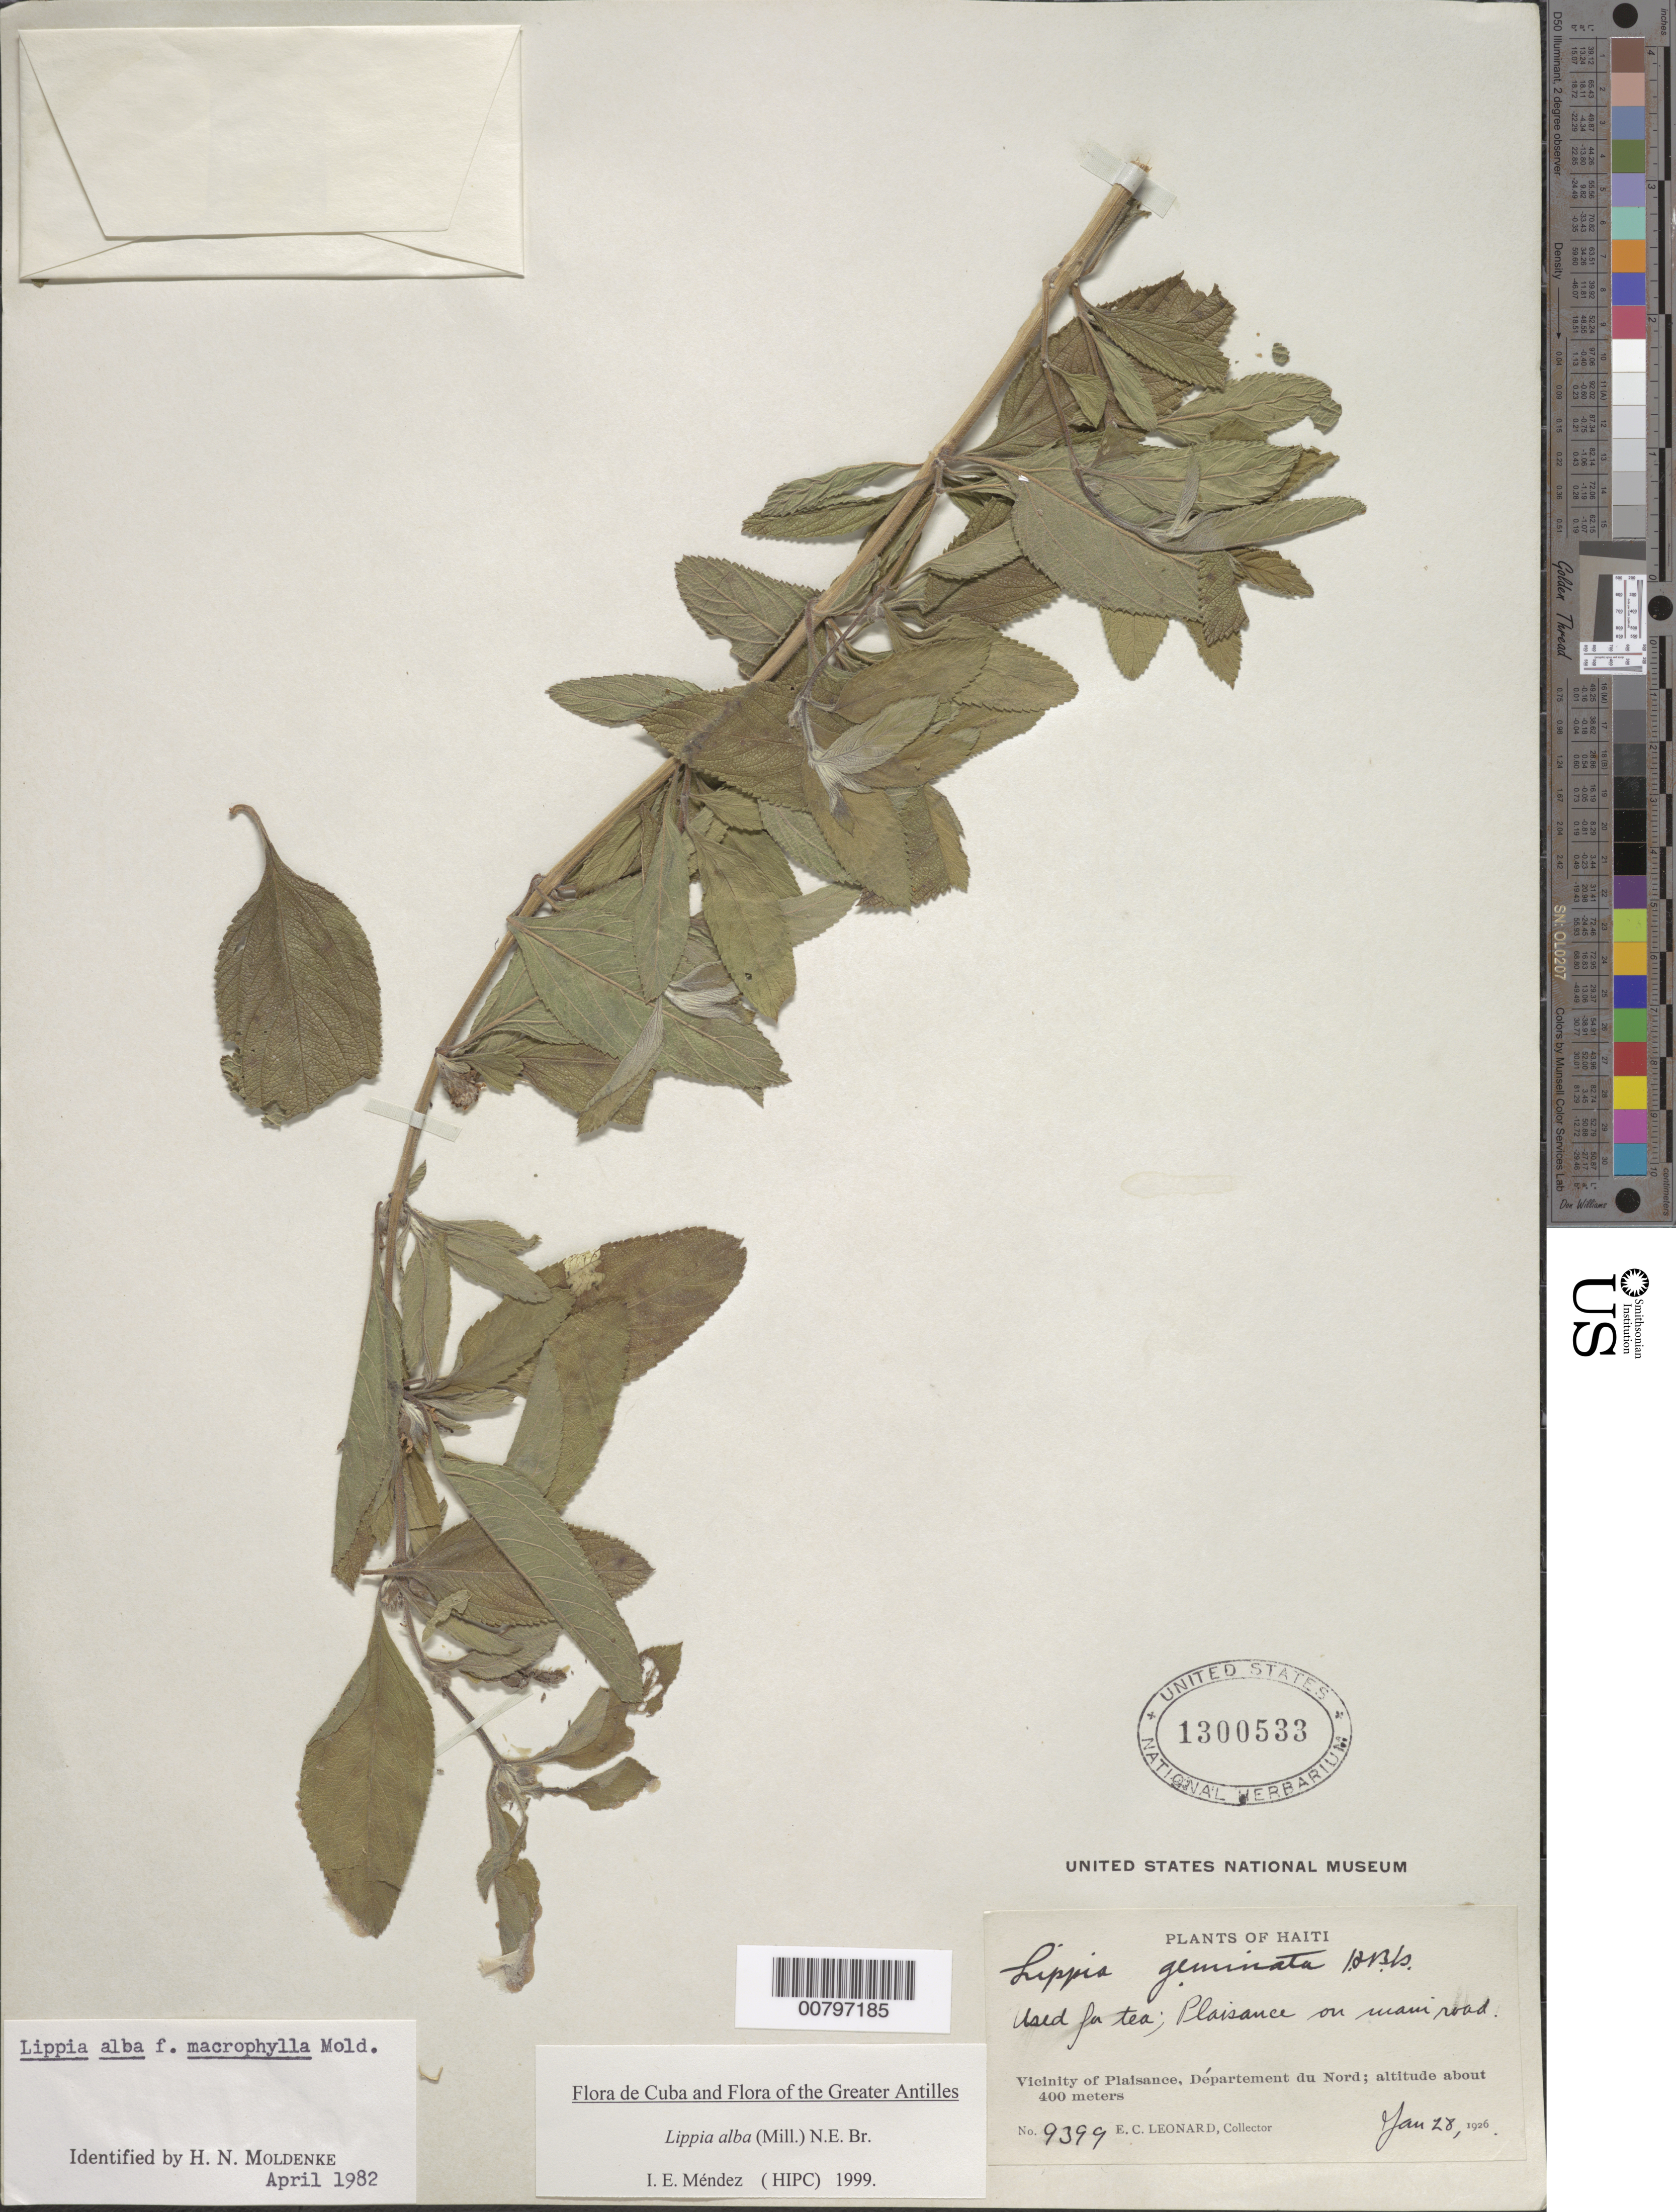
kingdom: Plantae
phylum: Tracheophyta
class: Magnoliopsida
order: Lamiales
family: Verbenaceae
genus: Lippia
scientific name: Lippia alba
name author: (Mill.) N.E. Br. ex Britton & P. Wilson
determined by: Méndez, Isidro E., (HIPC)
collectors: E. C. Leonard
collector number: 9399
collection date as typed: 28 Jan 1926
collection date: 1926-01-28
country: Haiti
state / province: Nord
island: Hispaniola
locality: Vicinity of Plaisance, on main road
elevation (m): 400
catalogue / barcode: US 1300533